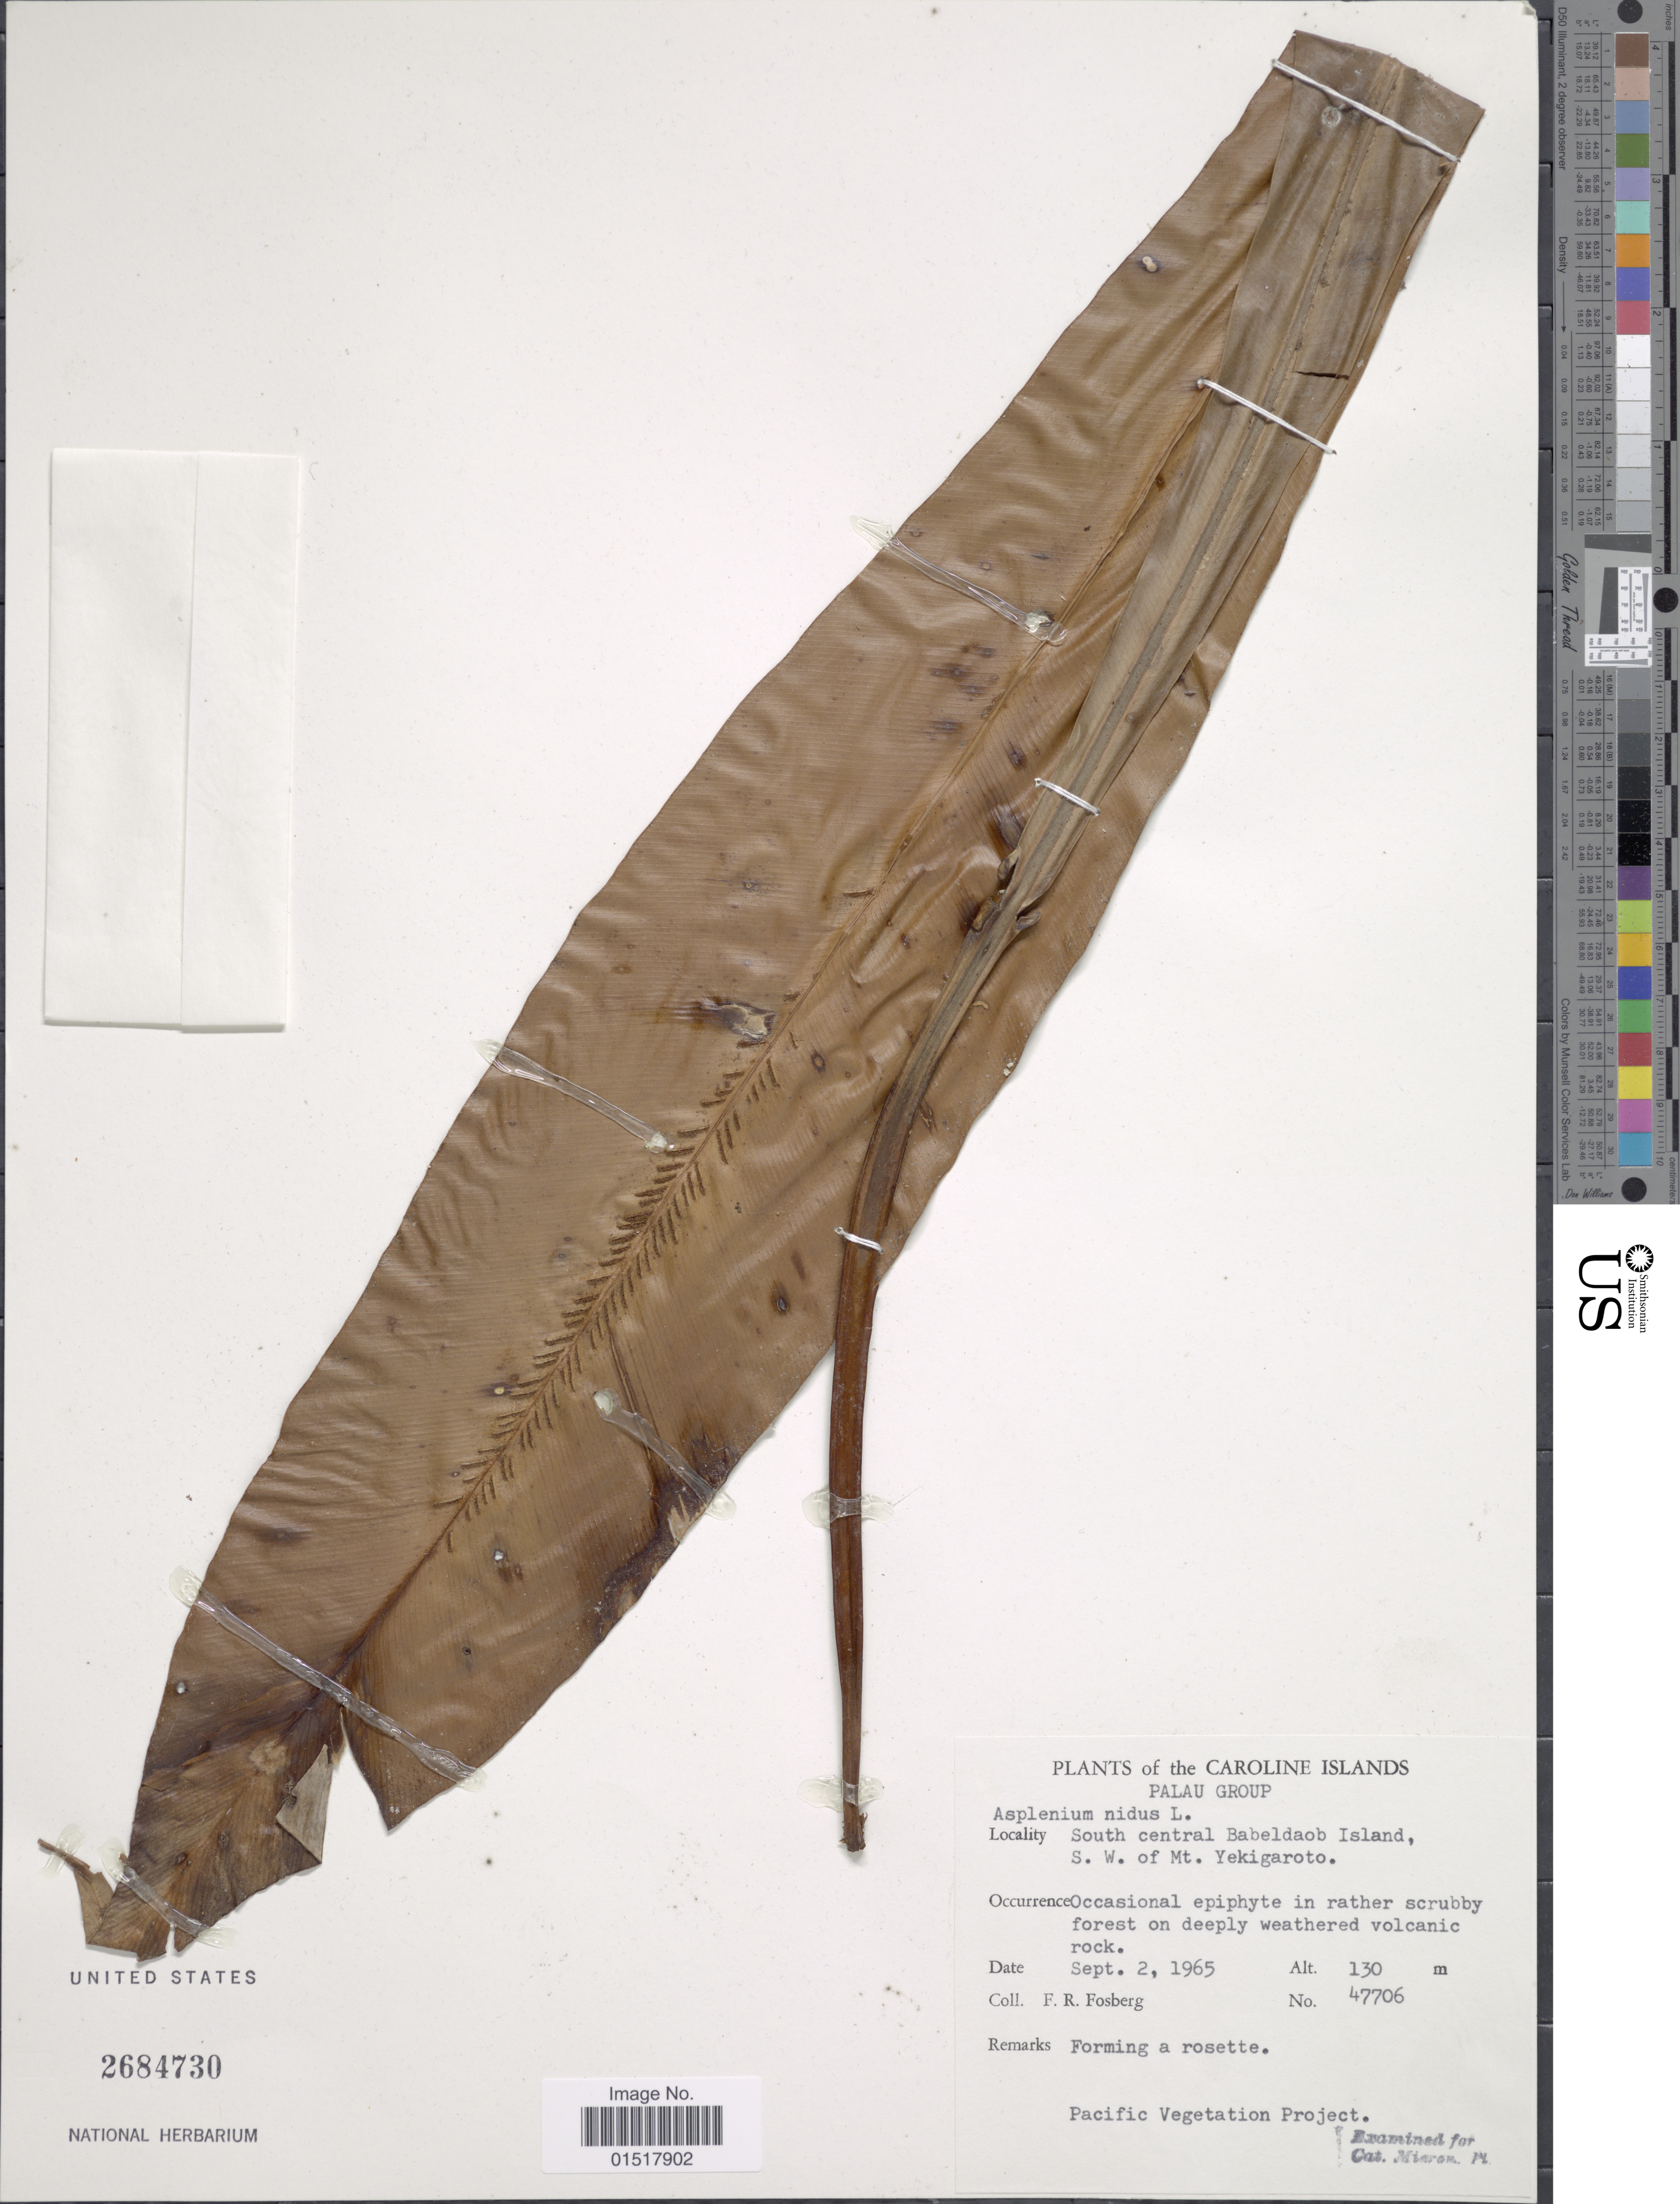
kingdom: Plantae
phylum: Tracheophyta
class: Polypodiopsida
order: Polypodiales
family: Aspleniaceae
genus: Asplenium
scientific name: Asplenium nidus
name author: L.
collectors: F. R. Fosberg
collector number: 47706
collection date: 1965-09-02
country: Palau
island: Babeldaob [Babelthuap]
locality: South central Babeldaob Island, S.W. of Mt. Yekigaroto.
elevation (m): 130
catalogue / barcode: US 2684730